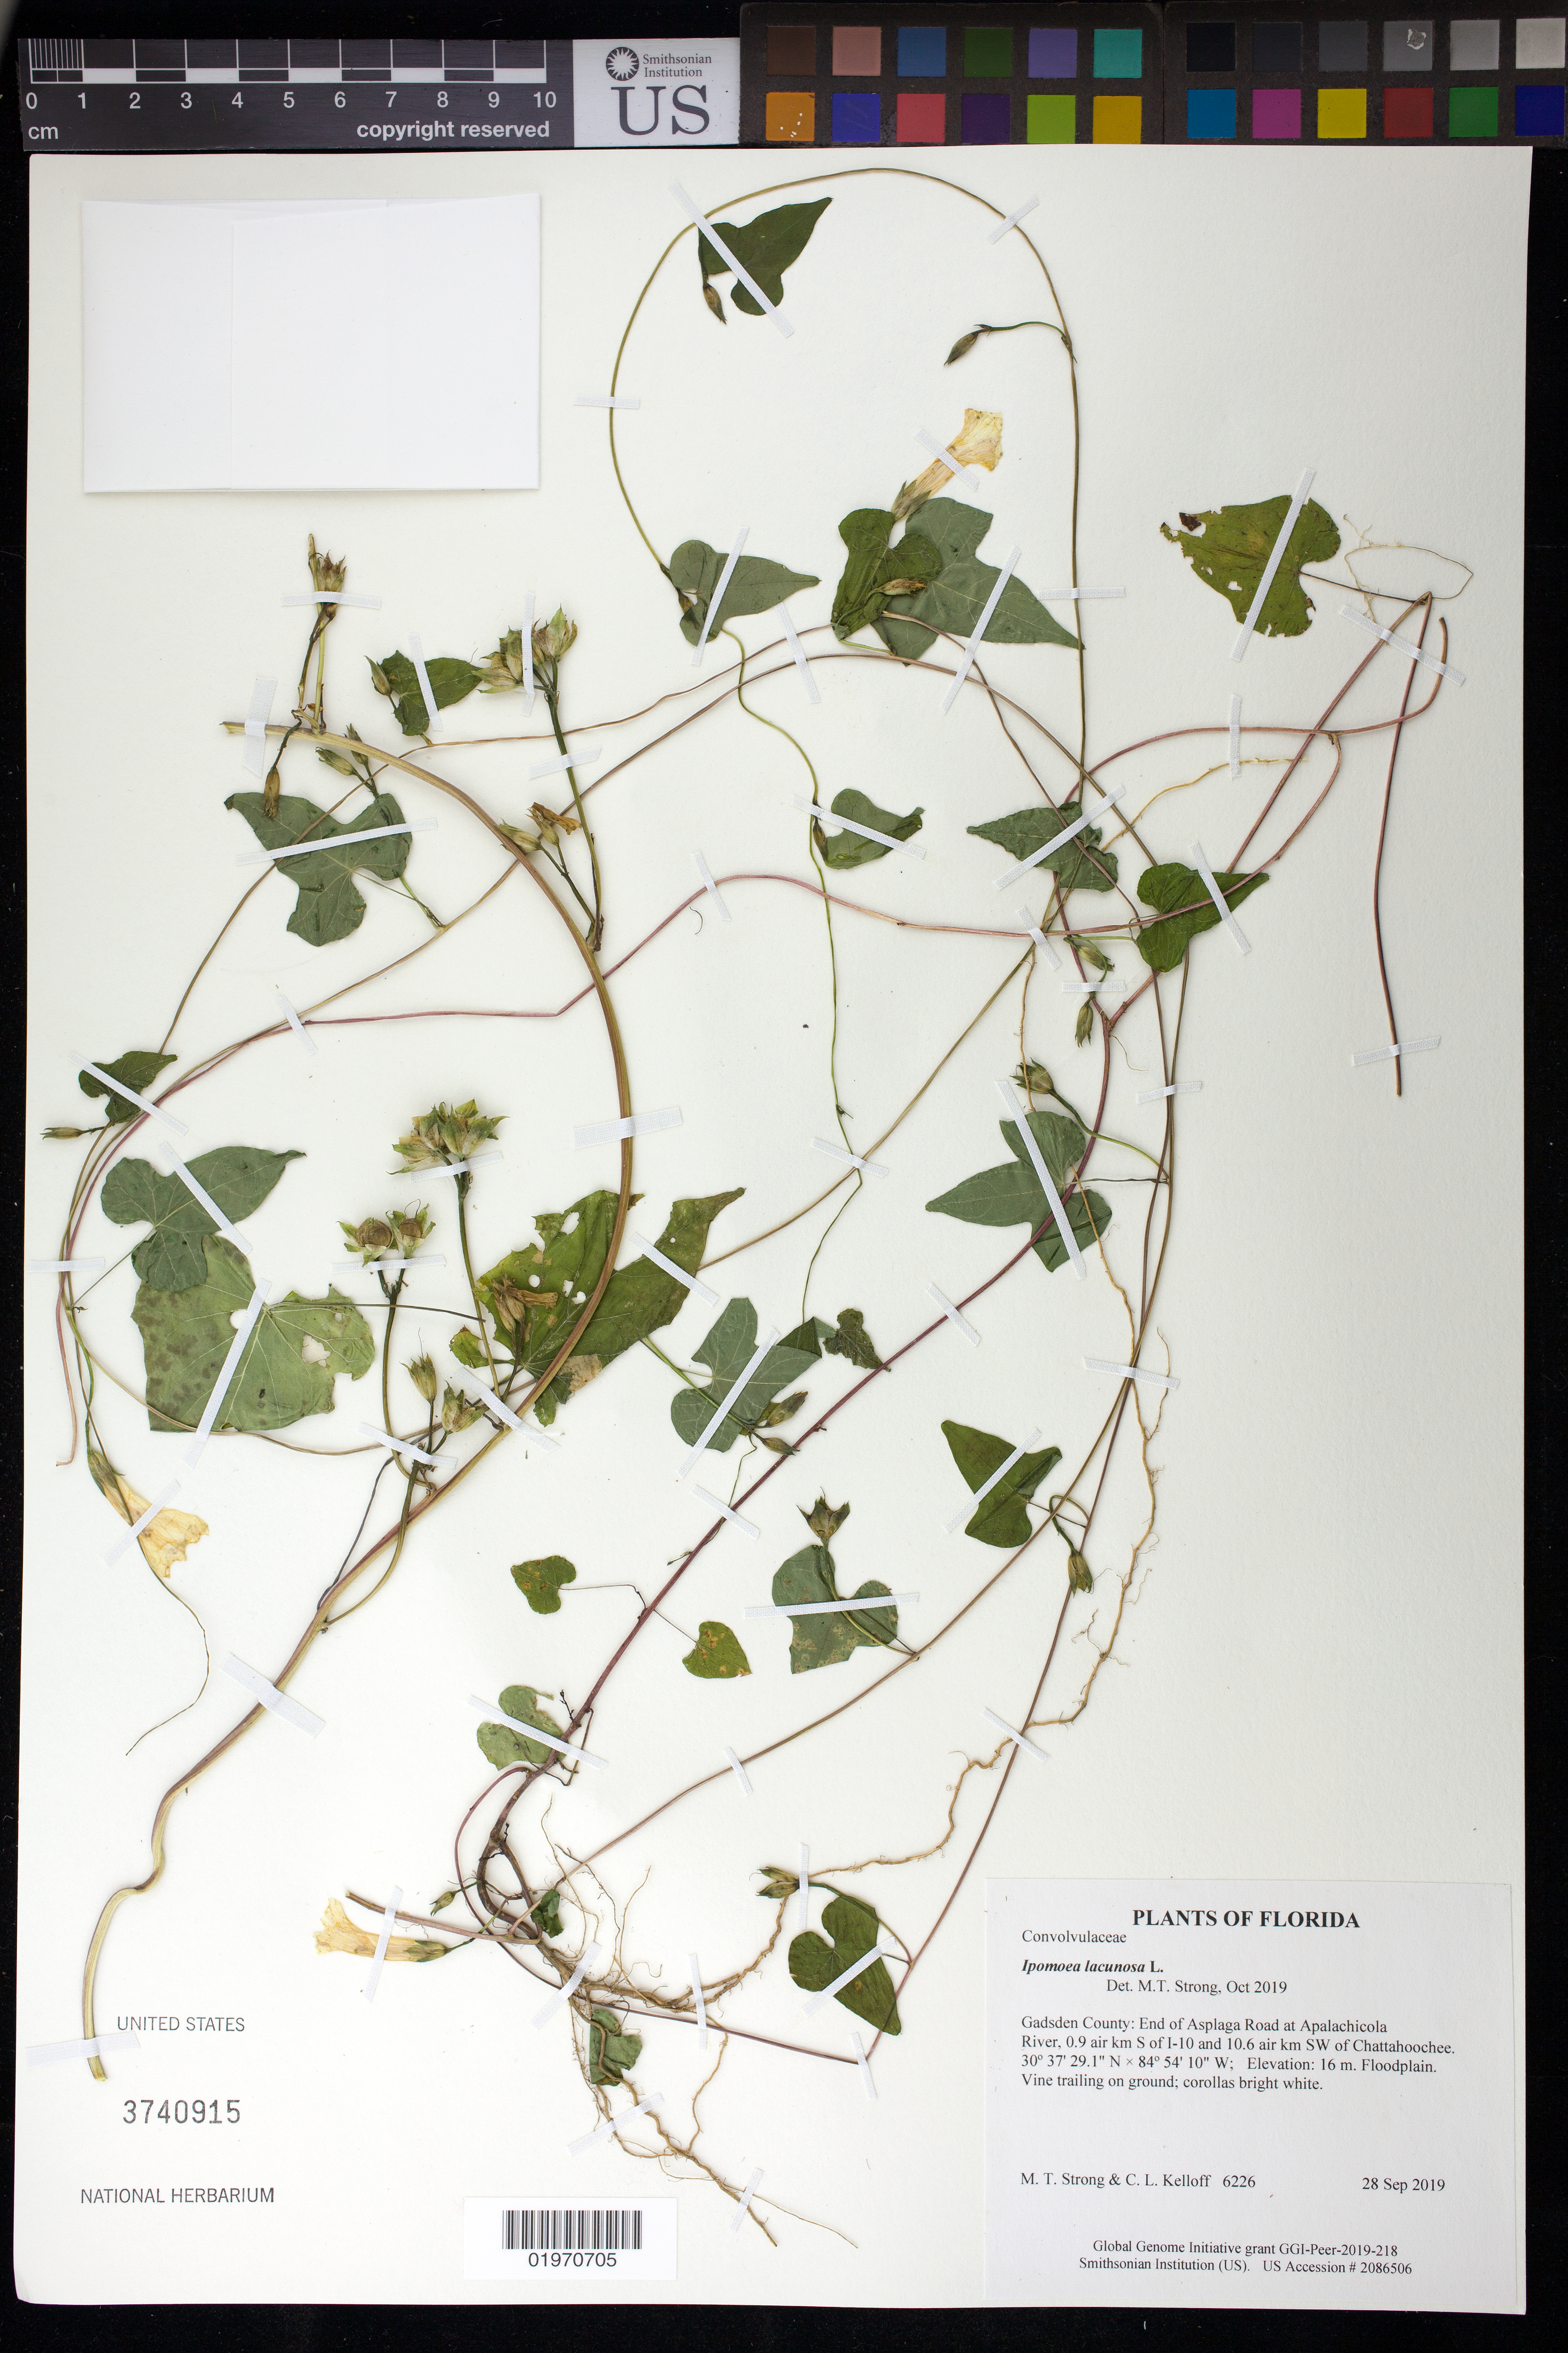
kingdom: Plantae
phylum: Tracheophyta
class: Magnoliopsida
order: Solanales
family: Convolvulaceae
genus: Ipomoea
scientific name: Ipomoea lacunosa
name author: L.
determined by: Strong, Mark T., (BOT), Smithsonian Institution - National Museum of Natural History (UNITED STATES)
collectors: M. T. Strong & C. L. Kelloff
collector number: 6226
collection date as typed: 28 Sep 2019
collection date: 2019-09-28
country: United States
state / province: Florida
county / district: Gadsden County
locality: End of Asplaga Road at Apalachicola River, 0.9 air km S of I-10 and 10.6 air km SW of Chattahoochee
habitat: Floodplain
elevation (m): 16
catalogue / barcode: US 3740915